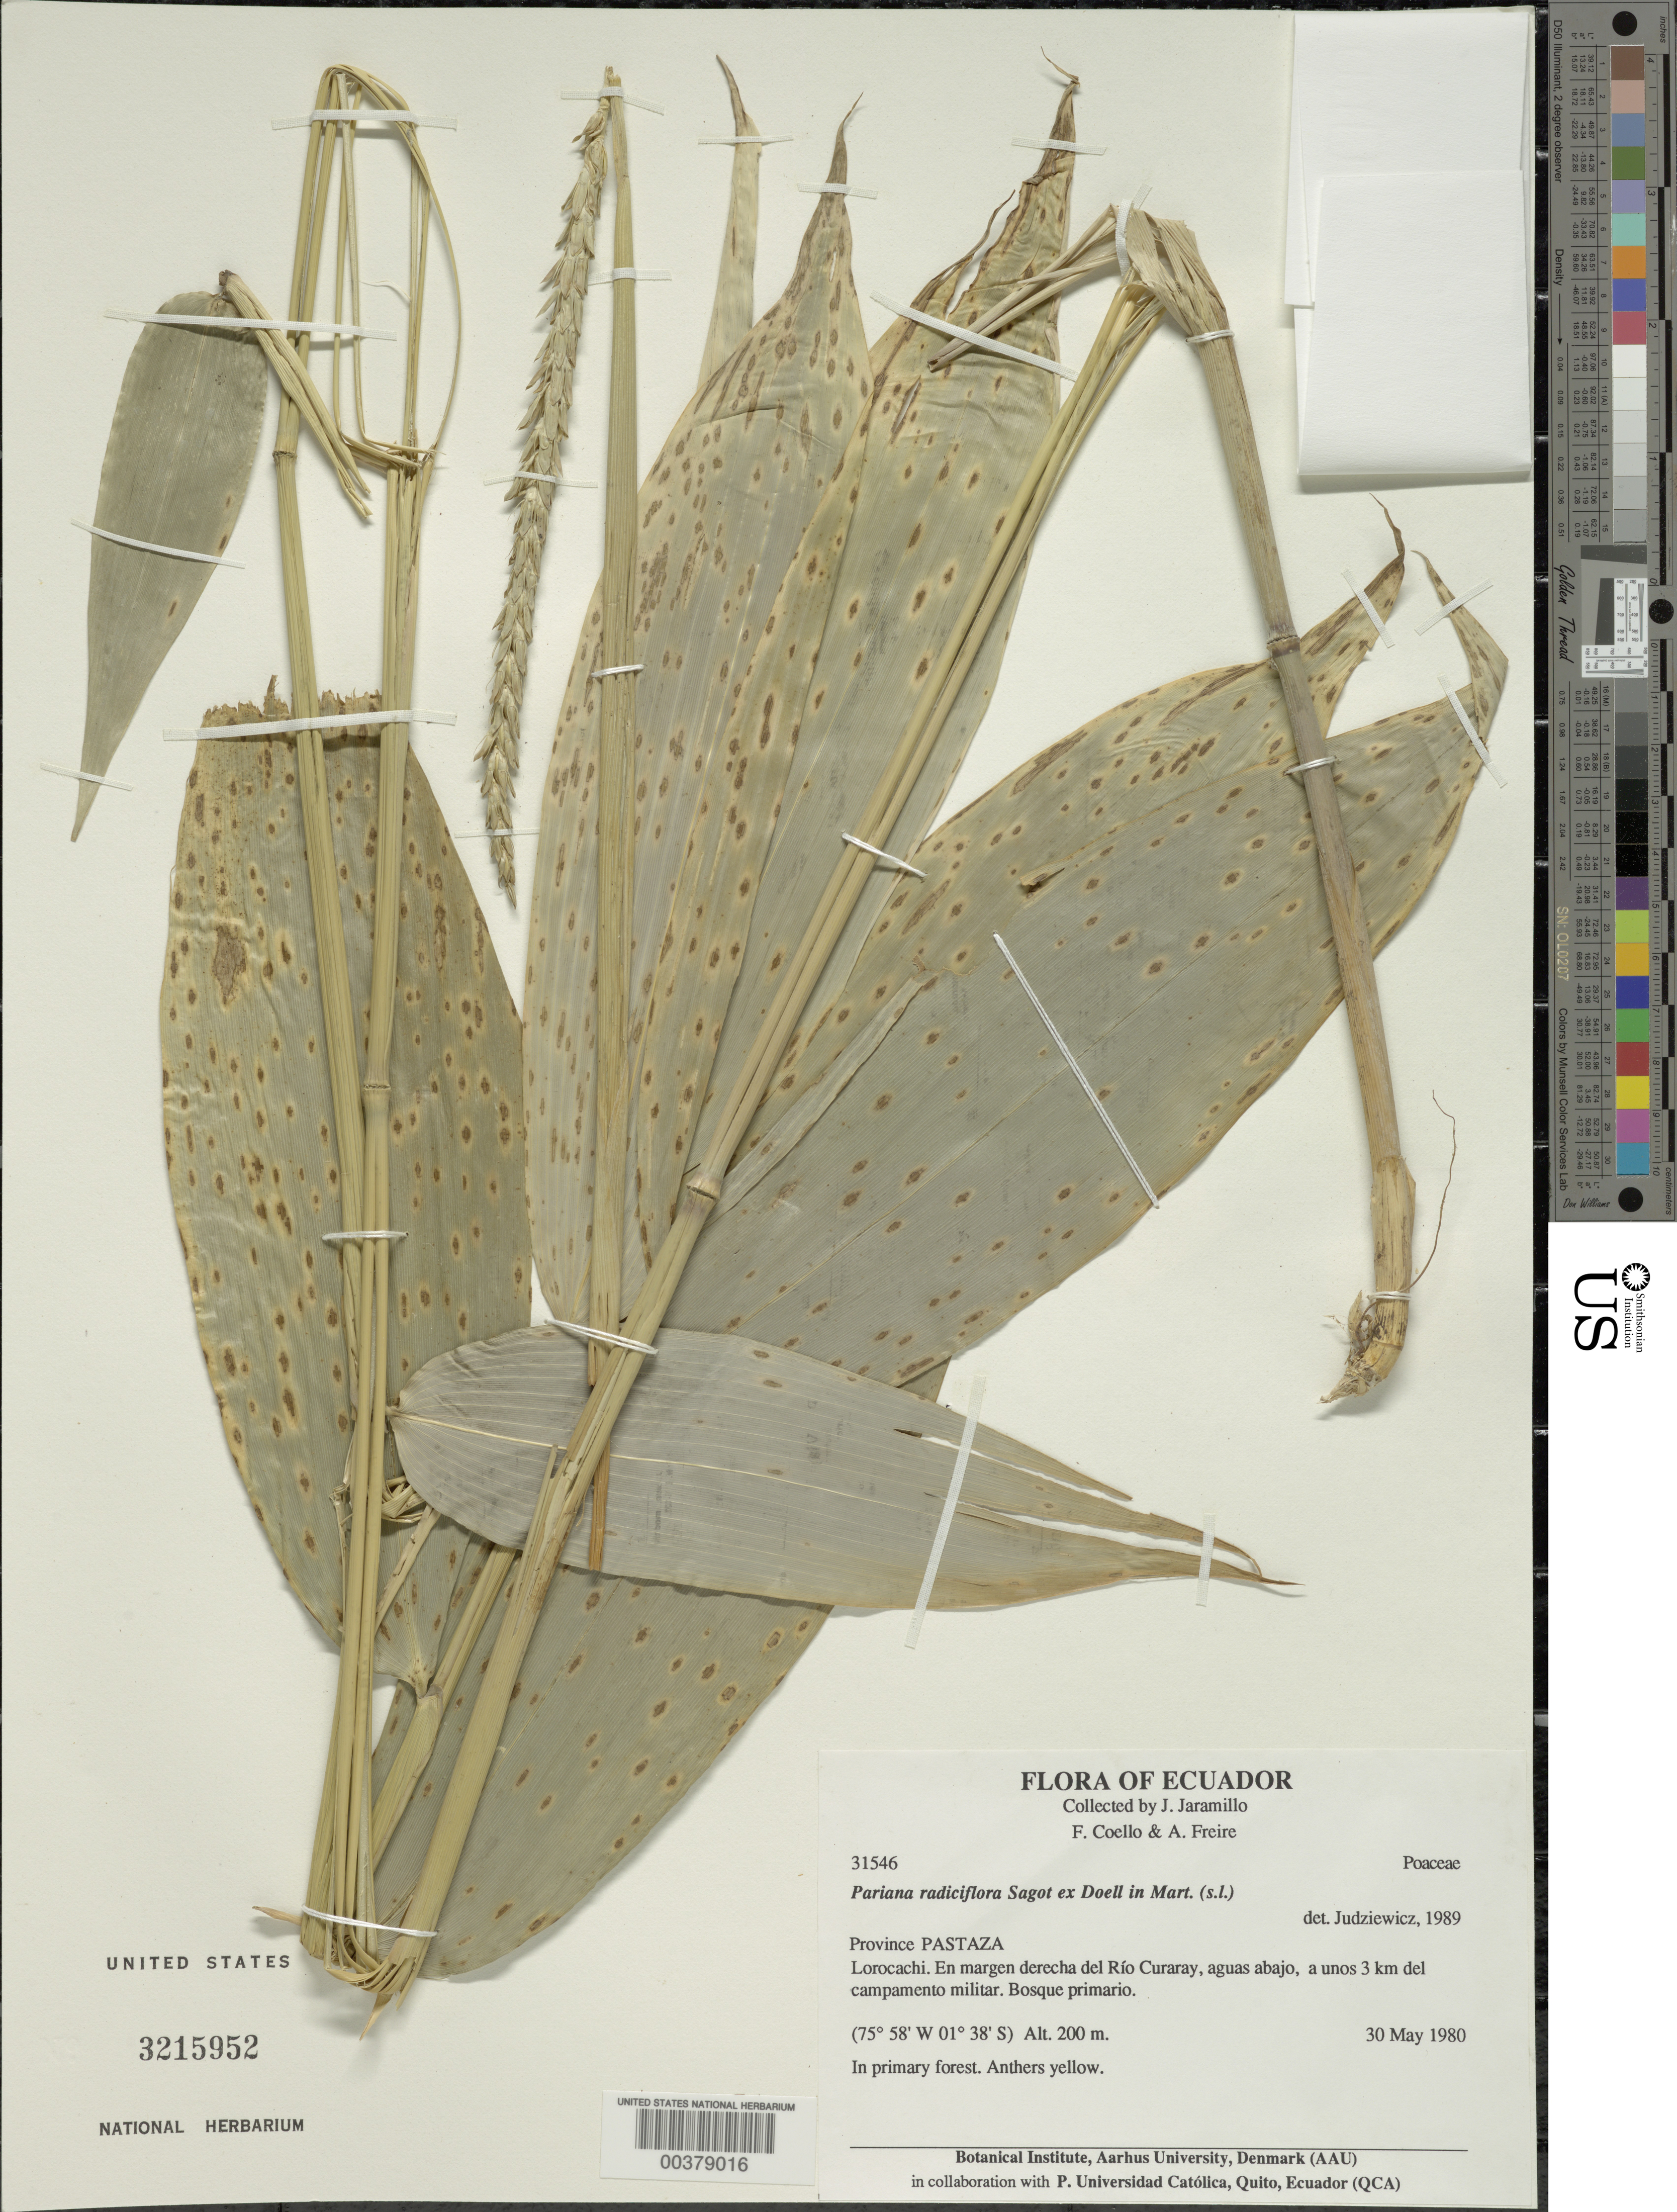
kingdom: Plantae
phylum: Tracheophyta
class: Liliopsida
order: Poales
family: Poaceae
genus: Pariana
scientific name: Pariana radiciflora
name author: Sagot ex Döll in Mart.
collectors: J. L. Jaramillo, F. Coello & A. Freire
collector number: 31546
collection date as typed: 30 May 1980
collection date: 1980-05-30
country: Ecuador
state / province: Pastaza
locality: Lorocachi, en margen derecha del Rio curaray, a unos 3 km del Campamento miLitar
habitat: Bosque primario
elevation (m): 200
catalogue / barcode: US 3215952